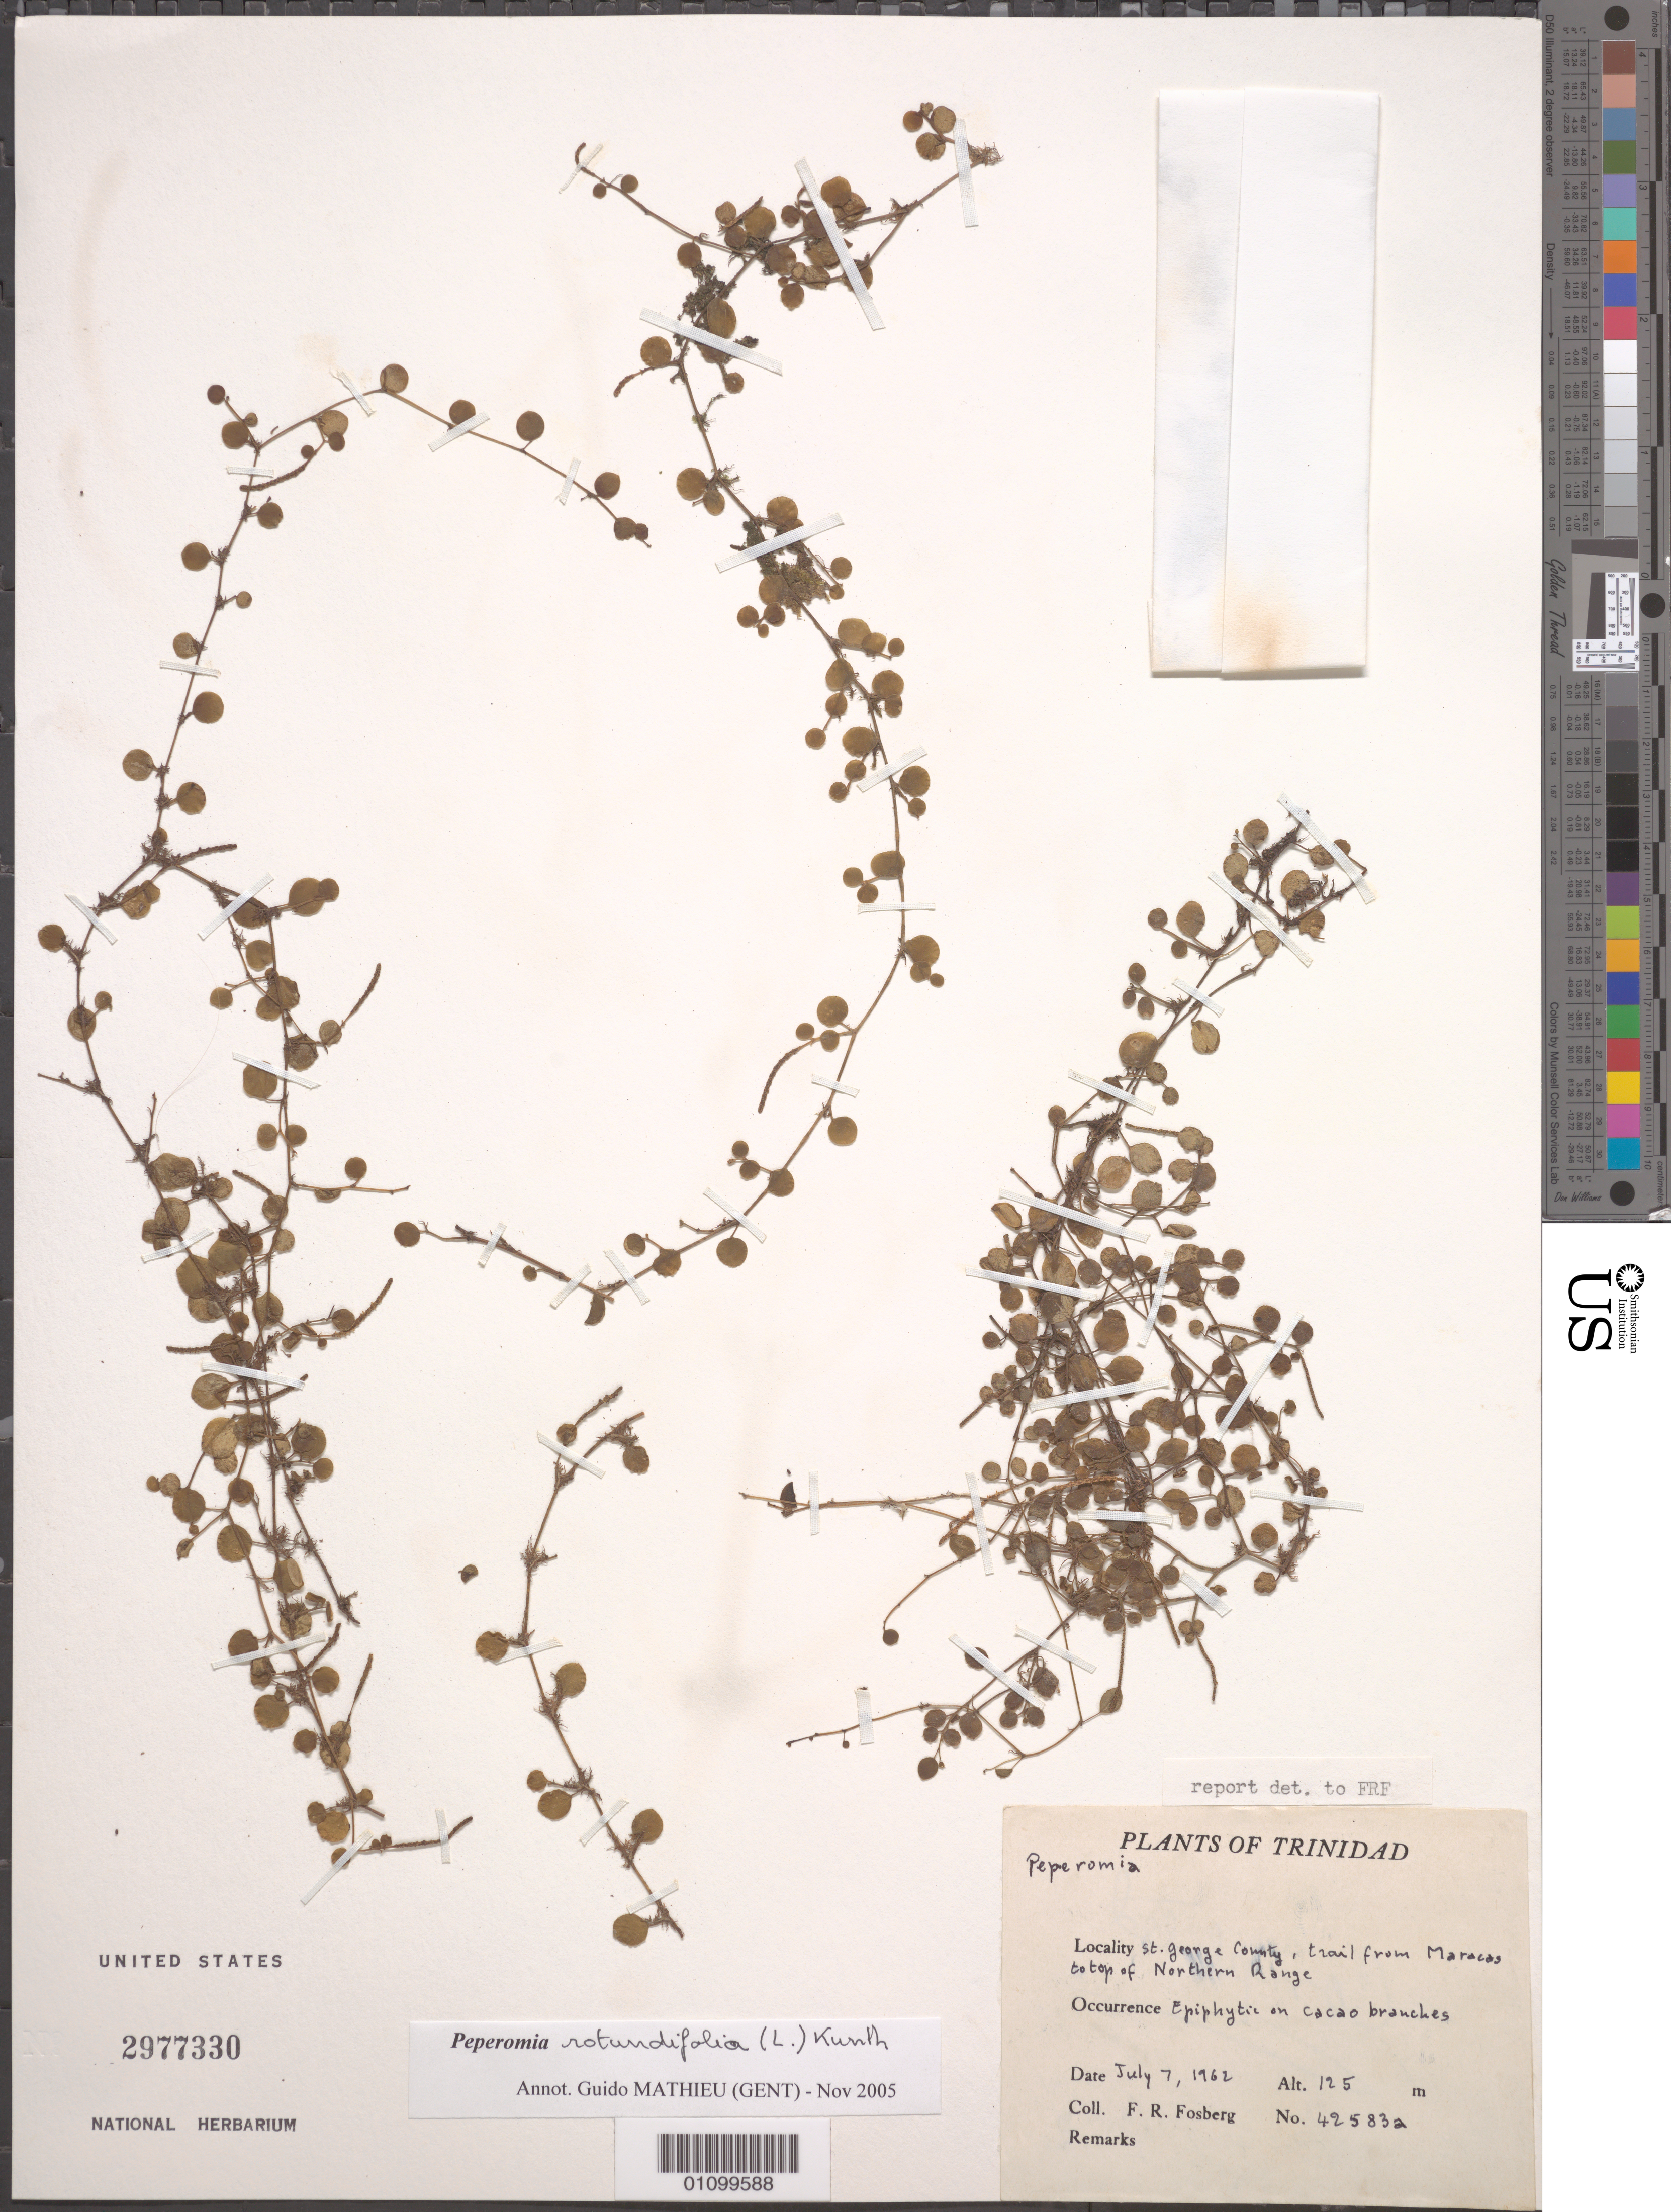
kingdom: Plantae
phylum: Tracheophyta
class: Magnoliopsida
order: Piperales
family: Piperaceae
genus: Peperomia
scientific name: Peperomia rotundifolia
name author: (L.) Kunth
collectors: F. R. Fosberg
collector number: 425832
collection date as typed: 07 Jul 1962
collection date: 1962-07-07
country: Trinidad and Tobago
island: Trinidad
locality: St. George County, trail from Maracas to top of Northern Range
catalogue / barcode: US 2977330